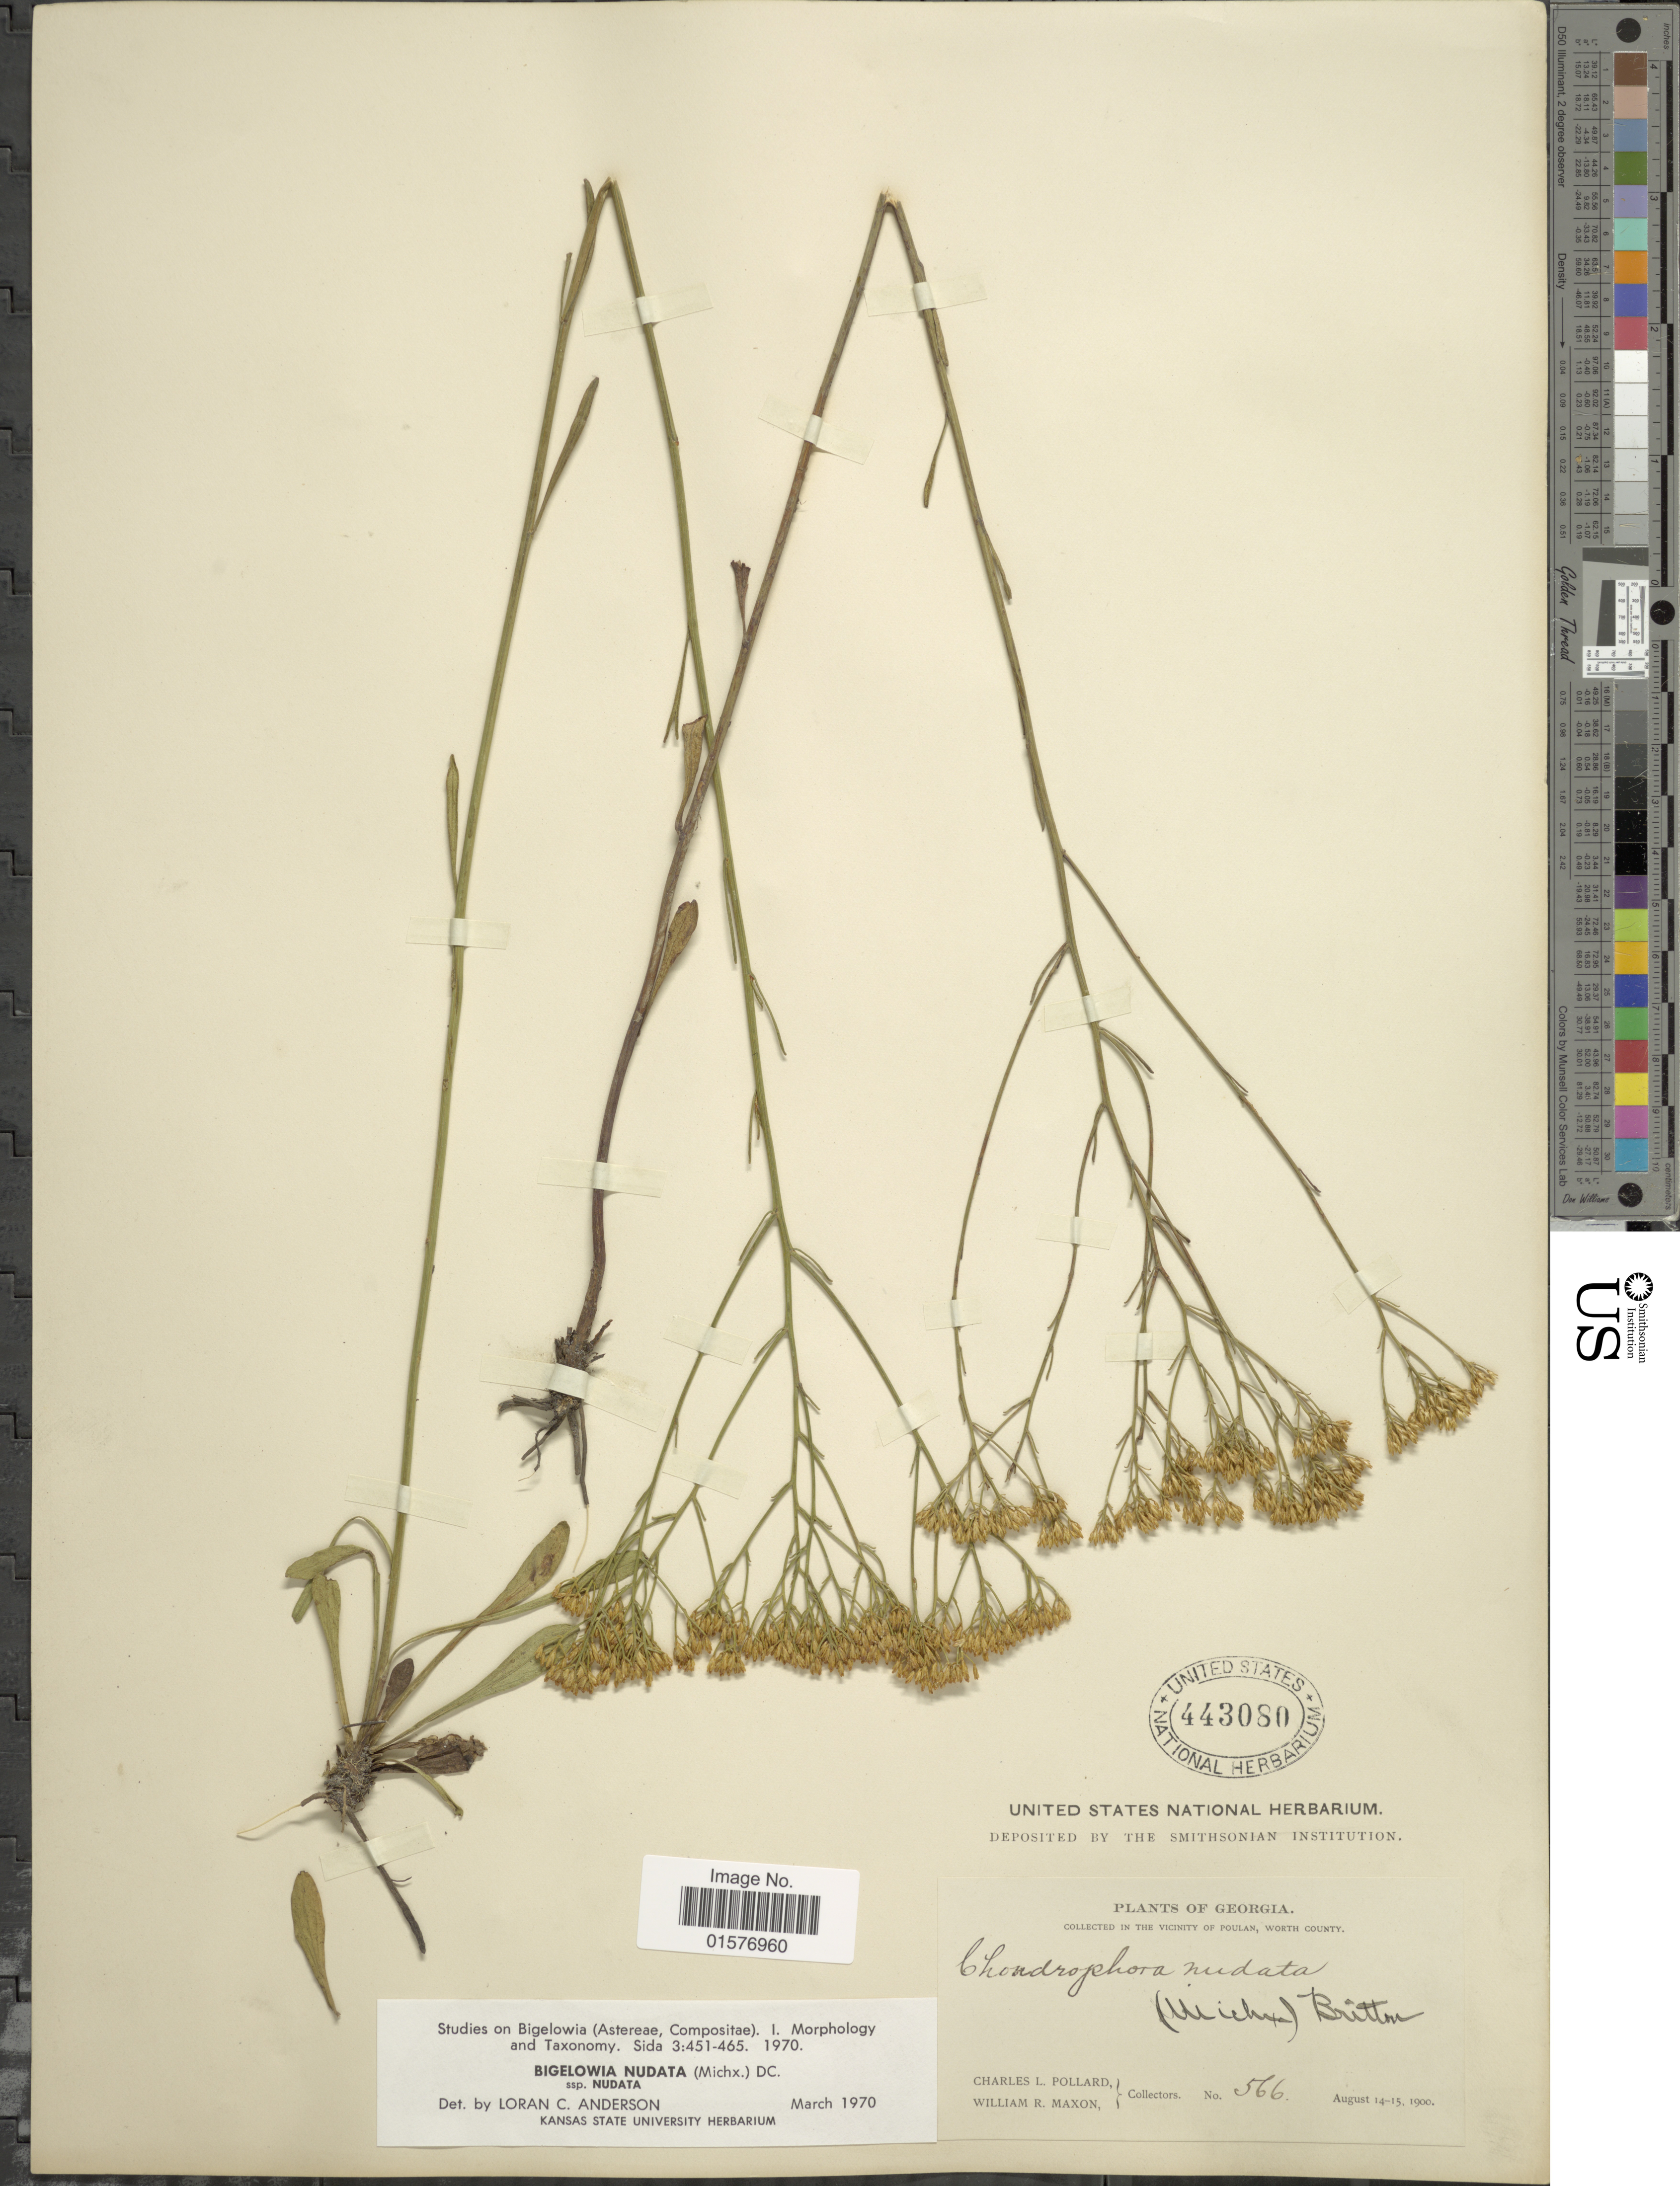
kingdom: Plantae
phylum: Tracheophyta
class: Magnoliopsida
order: Asterales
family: Asteraceae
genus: Bigelowia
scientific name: Bigelowia nudata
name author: (Michx.) DC.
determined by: Urbatsch, Lowell E., Curator (LSU), Louisiana State University (UNITED STATES)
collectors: C. L. Pollard & W. R. Maxon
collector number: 566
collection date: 1900-08-14/1900-08-15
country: United States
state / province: Georgia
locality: Collected in the Vicinity of Poulan, Worth County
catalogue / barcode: US 443080